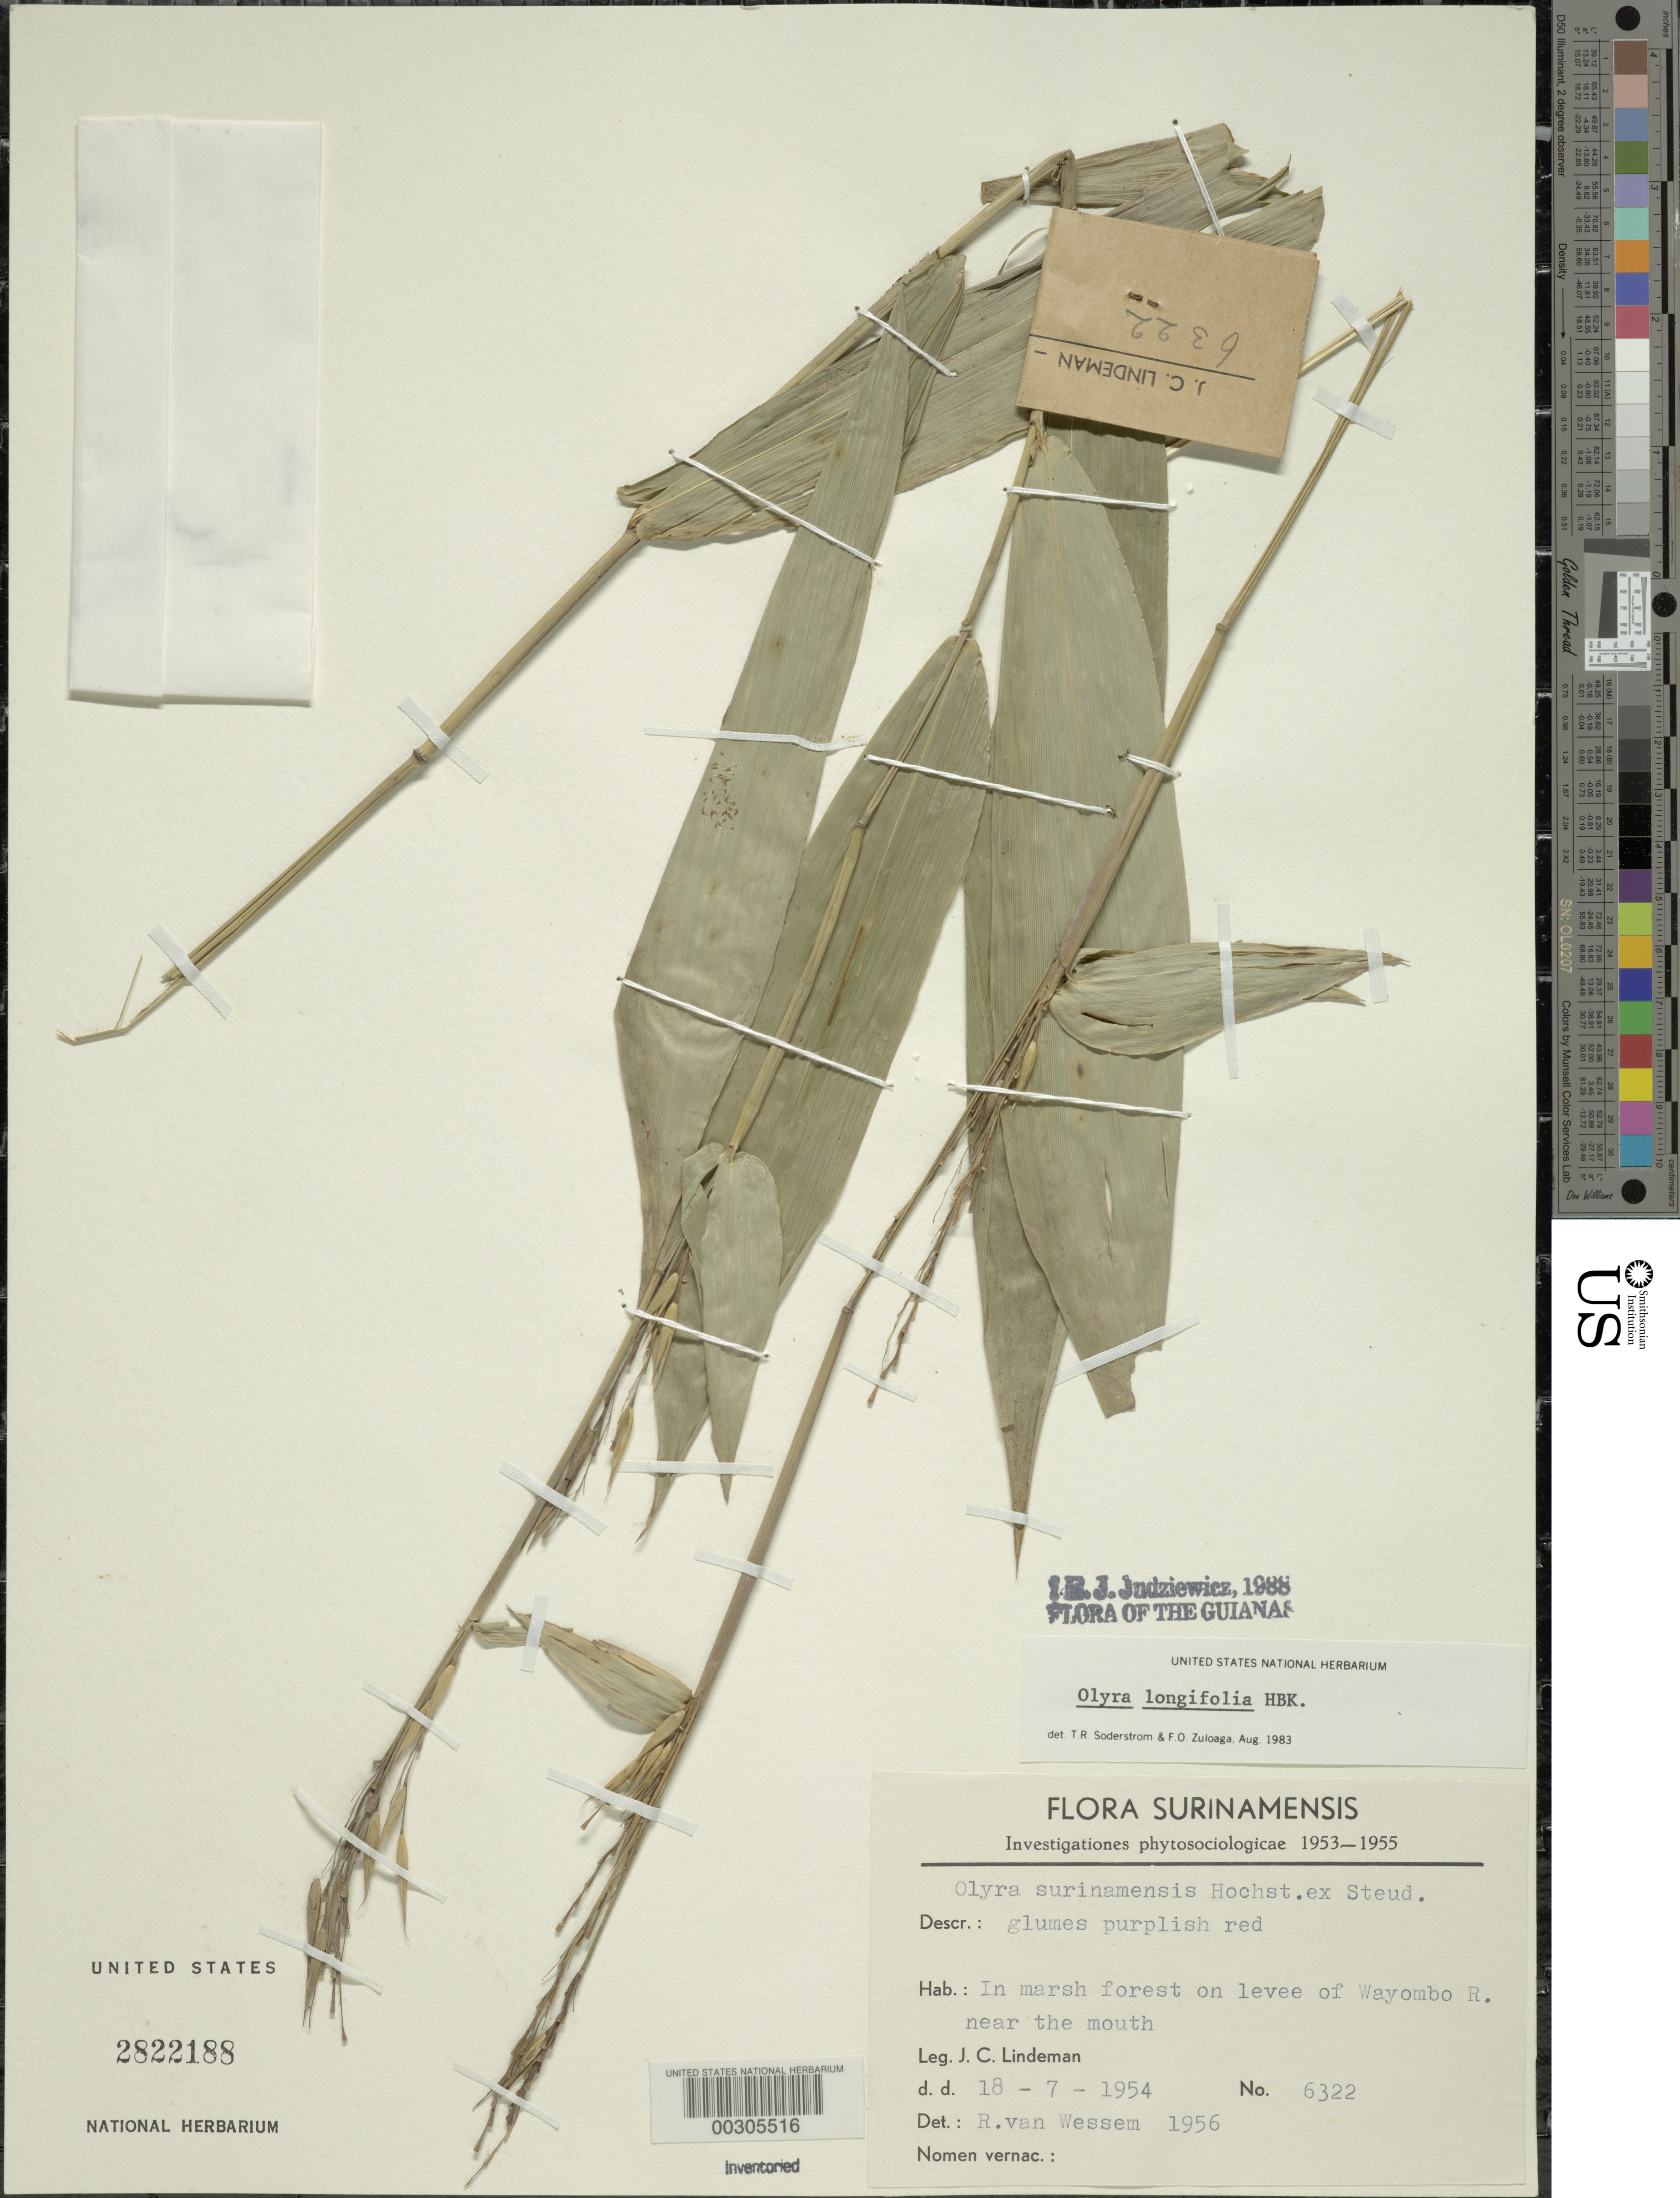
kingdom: Plantae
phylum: Tracheophyta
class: Liliopsida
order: Poales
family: Poaceae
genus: Olyra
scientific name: Olyra longifolia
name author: Kunth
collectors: J. C. Lindeman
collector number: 6322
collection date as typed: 18 Jul 1954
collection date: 1954-07-18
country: Suriname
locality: Wayombo river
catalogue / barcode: US 2822188